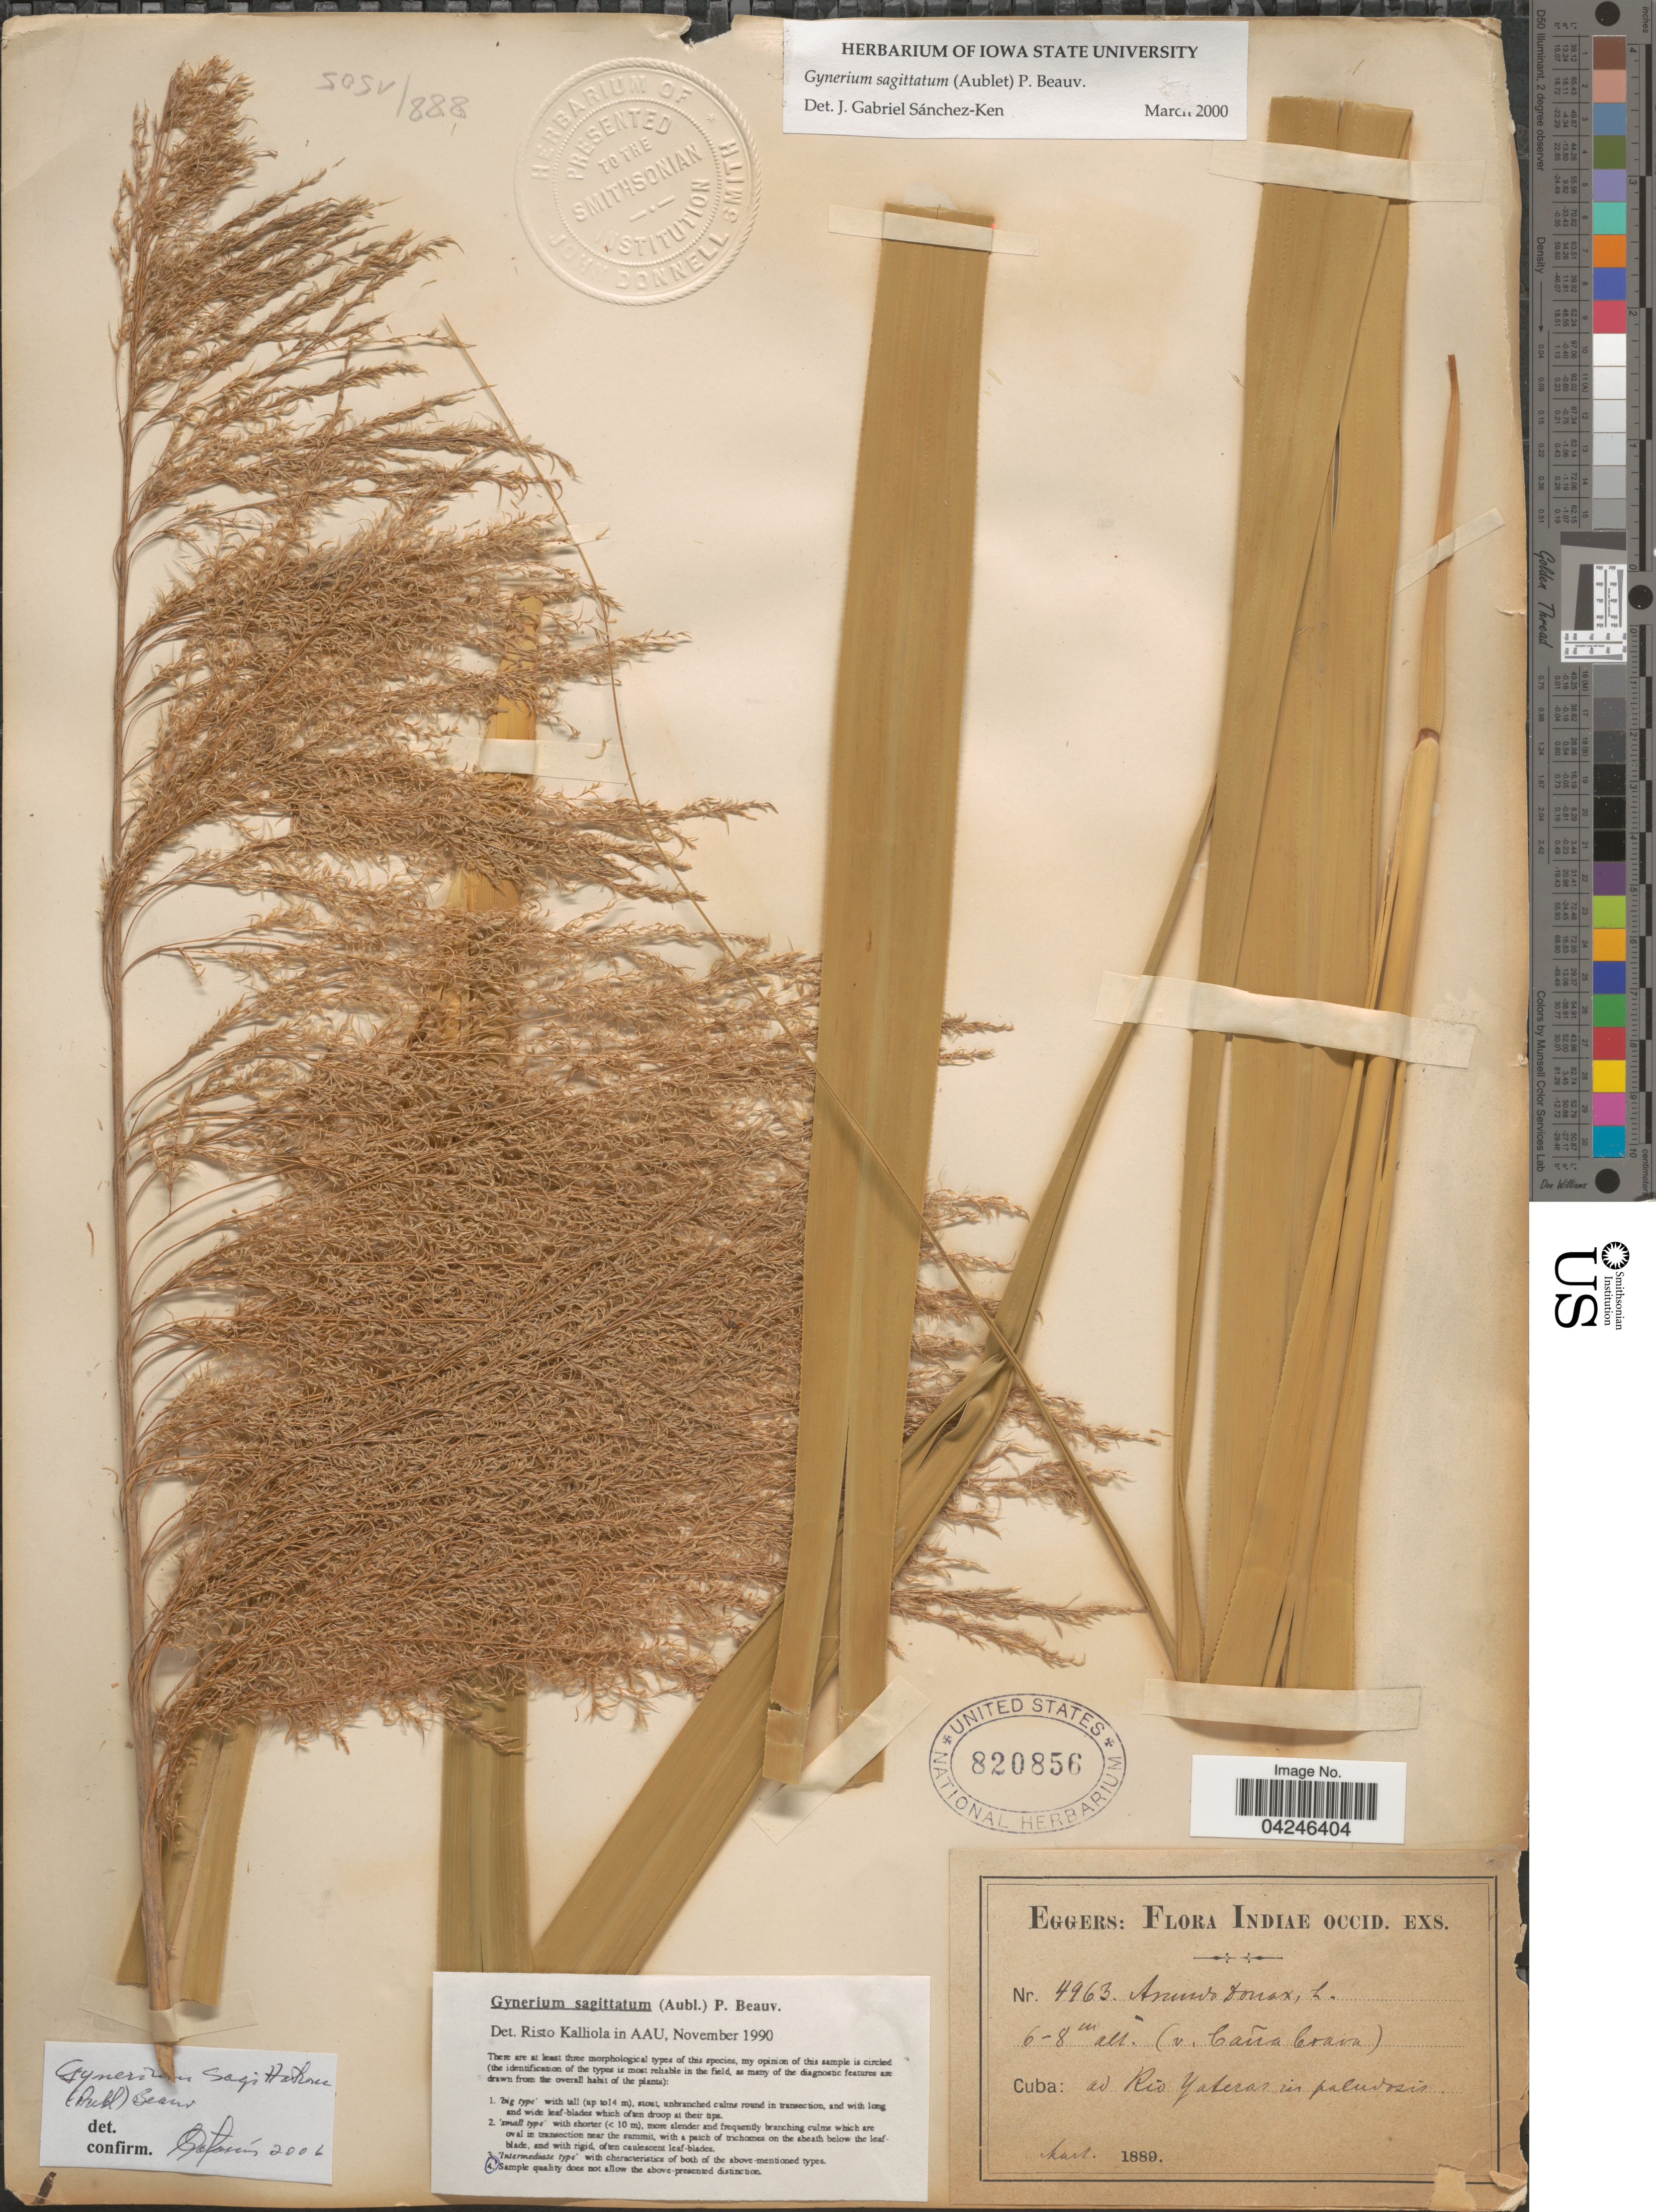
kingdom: Plantae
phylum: Tracheophyta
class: Liliopsida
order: Poales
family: Poaceae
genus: Gynerium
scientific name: Gynerium sagittatum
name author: (Aubl.) P. Beauv.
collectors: -. Eggers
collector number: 4963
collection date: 1889-03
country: Cuba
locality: Indiae occid. (v. Caño Coara). Ad Rio Yateras in paludosis.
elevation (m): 6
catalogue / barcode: US 820856